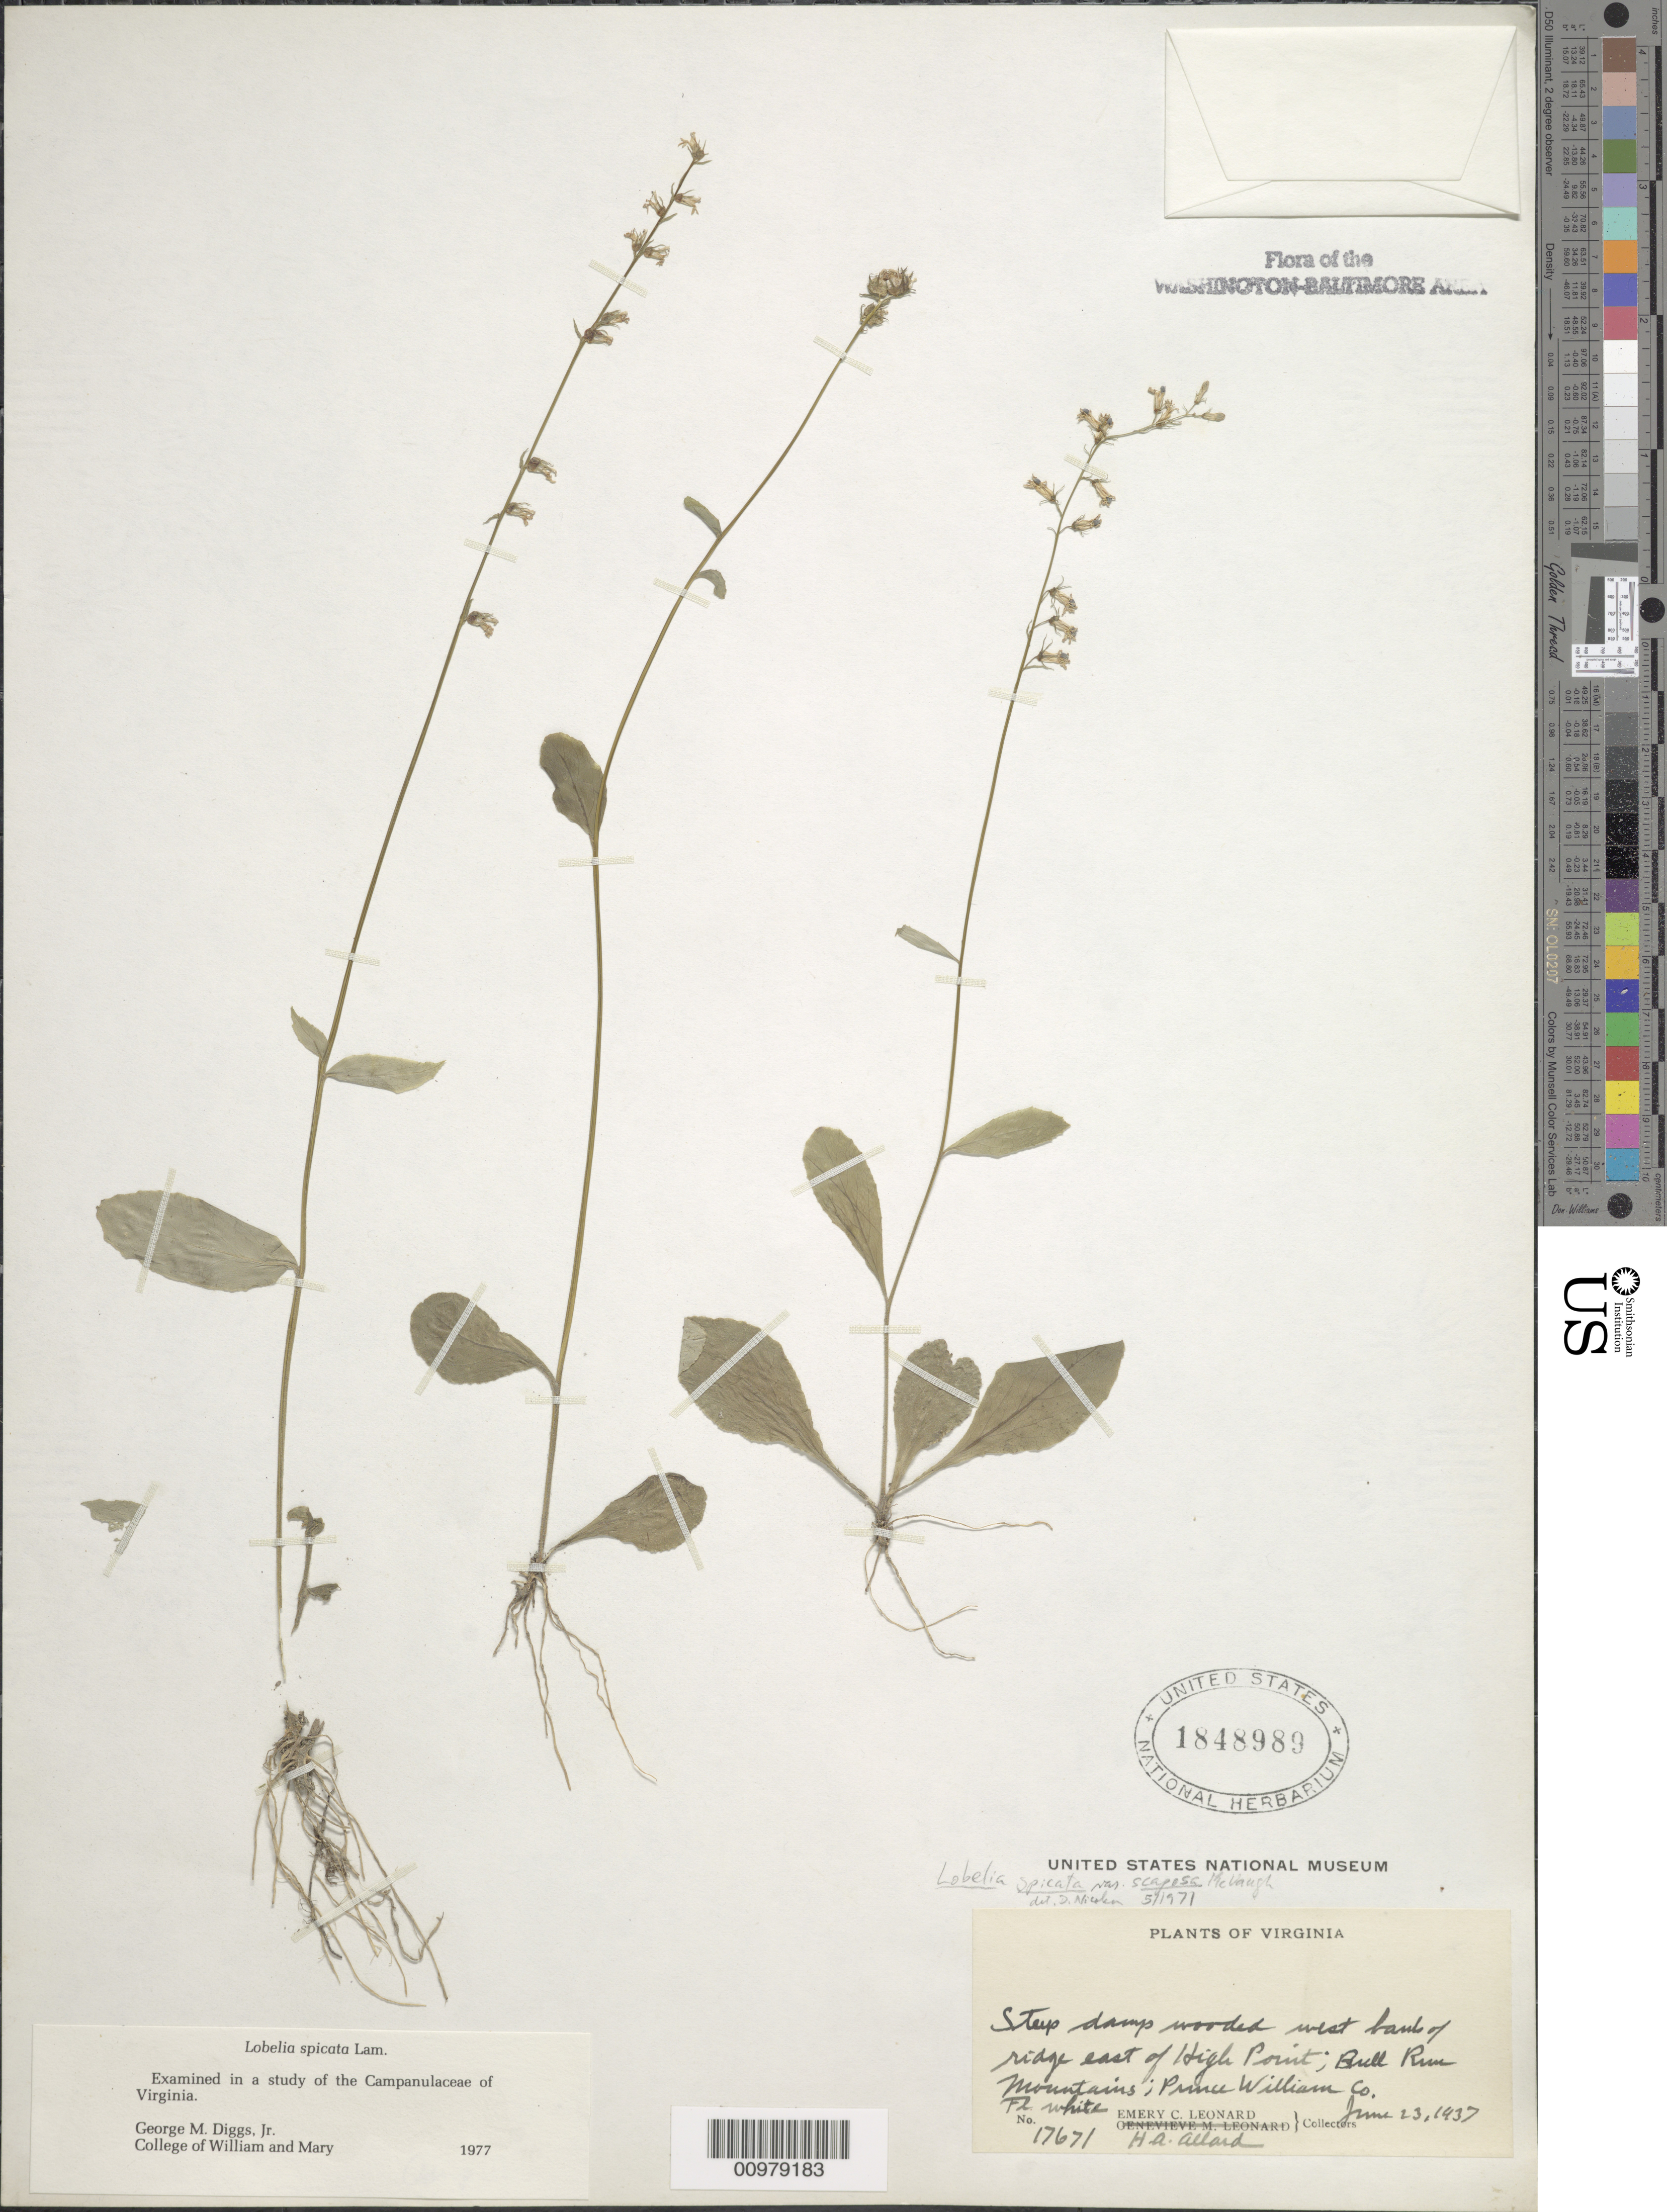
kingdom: Plantae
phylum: Tracheophyta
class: Magnoliopsida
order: Asterales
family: Campanulaceae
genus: Lobelia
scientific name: Lobelia spicata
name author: Lam.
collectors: E. C. Leonard & H. A. Allard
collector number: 17671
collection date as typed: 23 Jun 1937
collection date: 1937-06-23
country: United States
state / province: Virginia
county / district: Prince William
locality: West bank of ridge east of High Point. Bull Run Mountains.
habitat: steep damp wooded bank